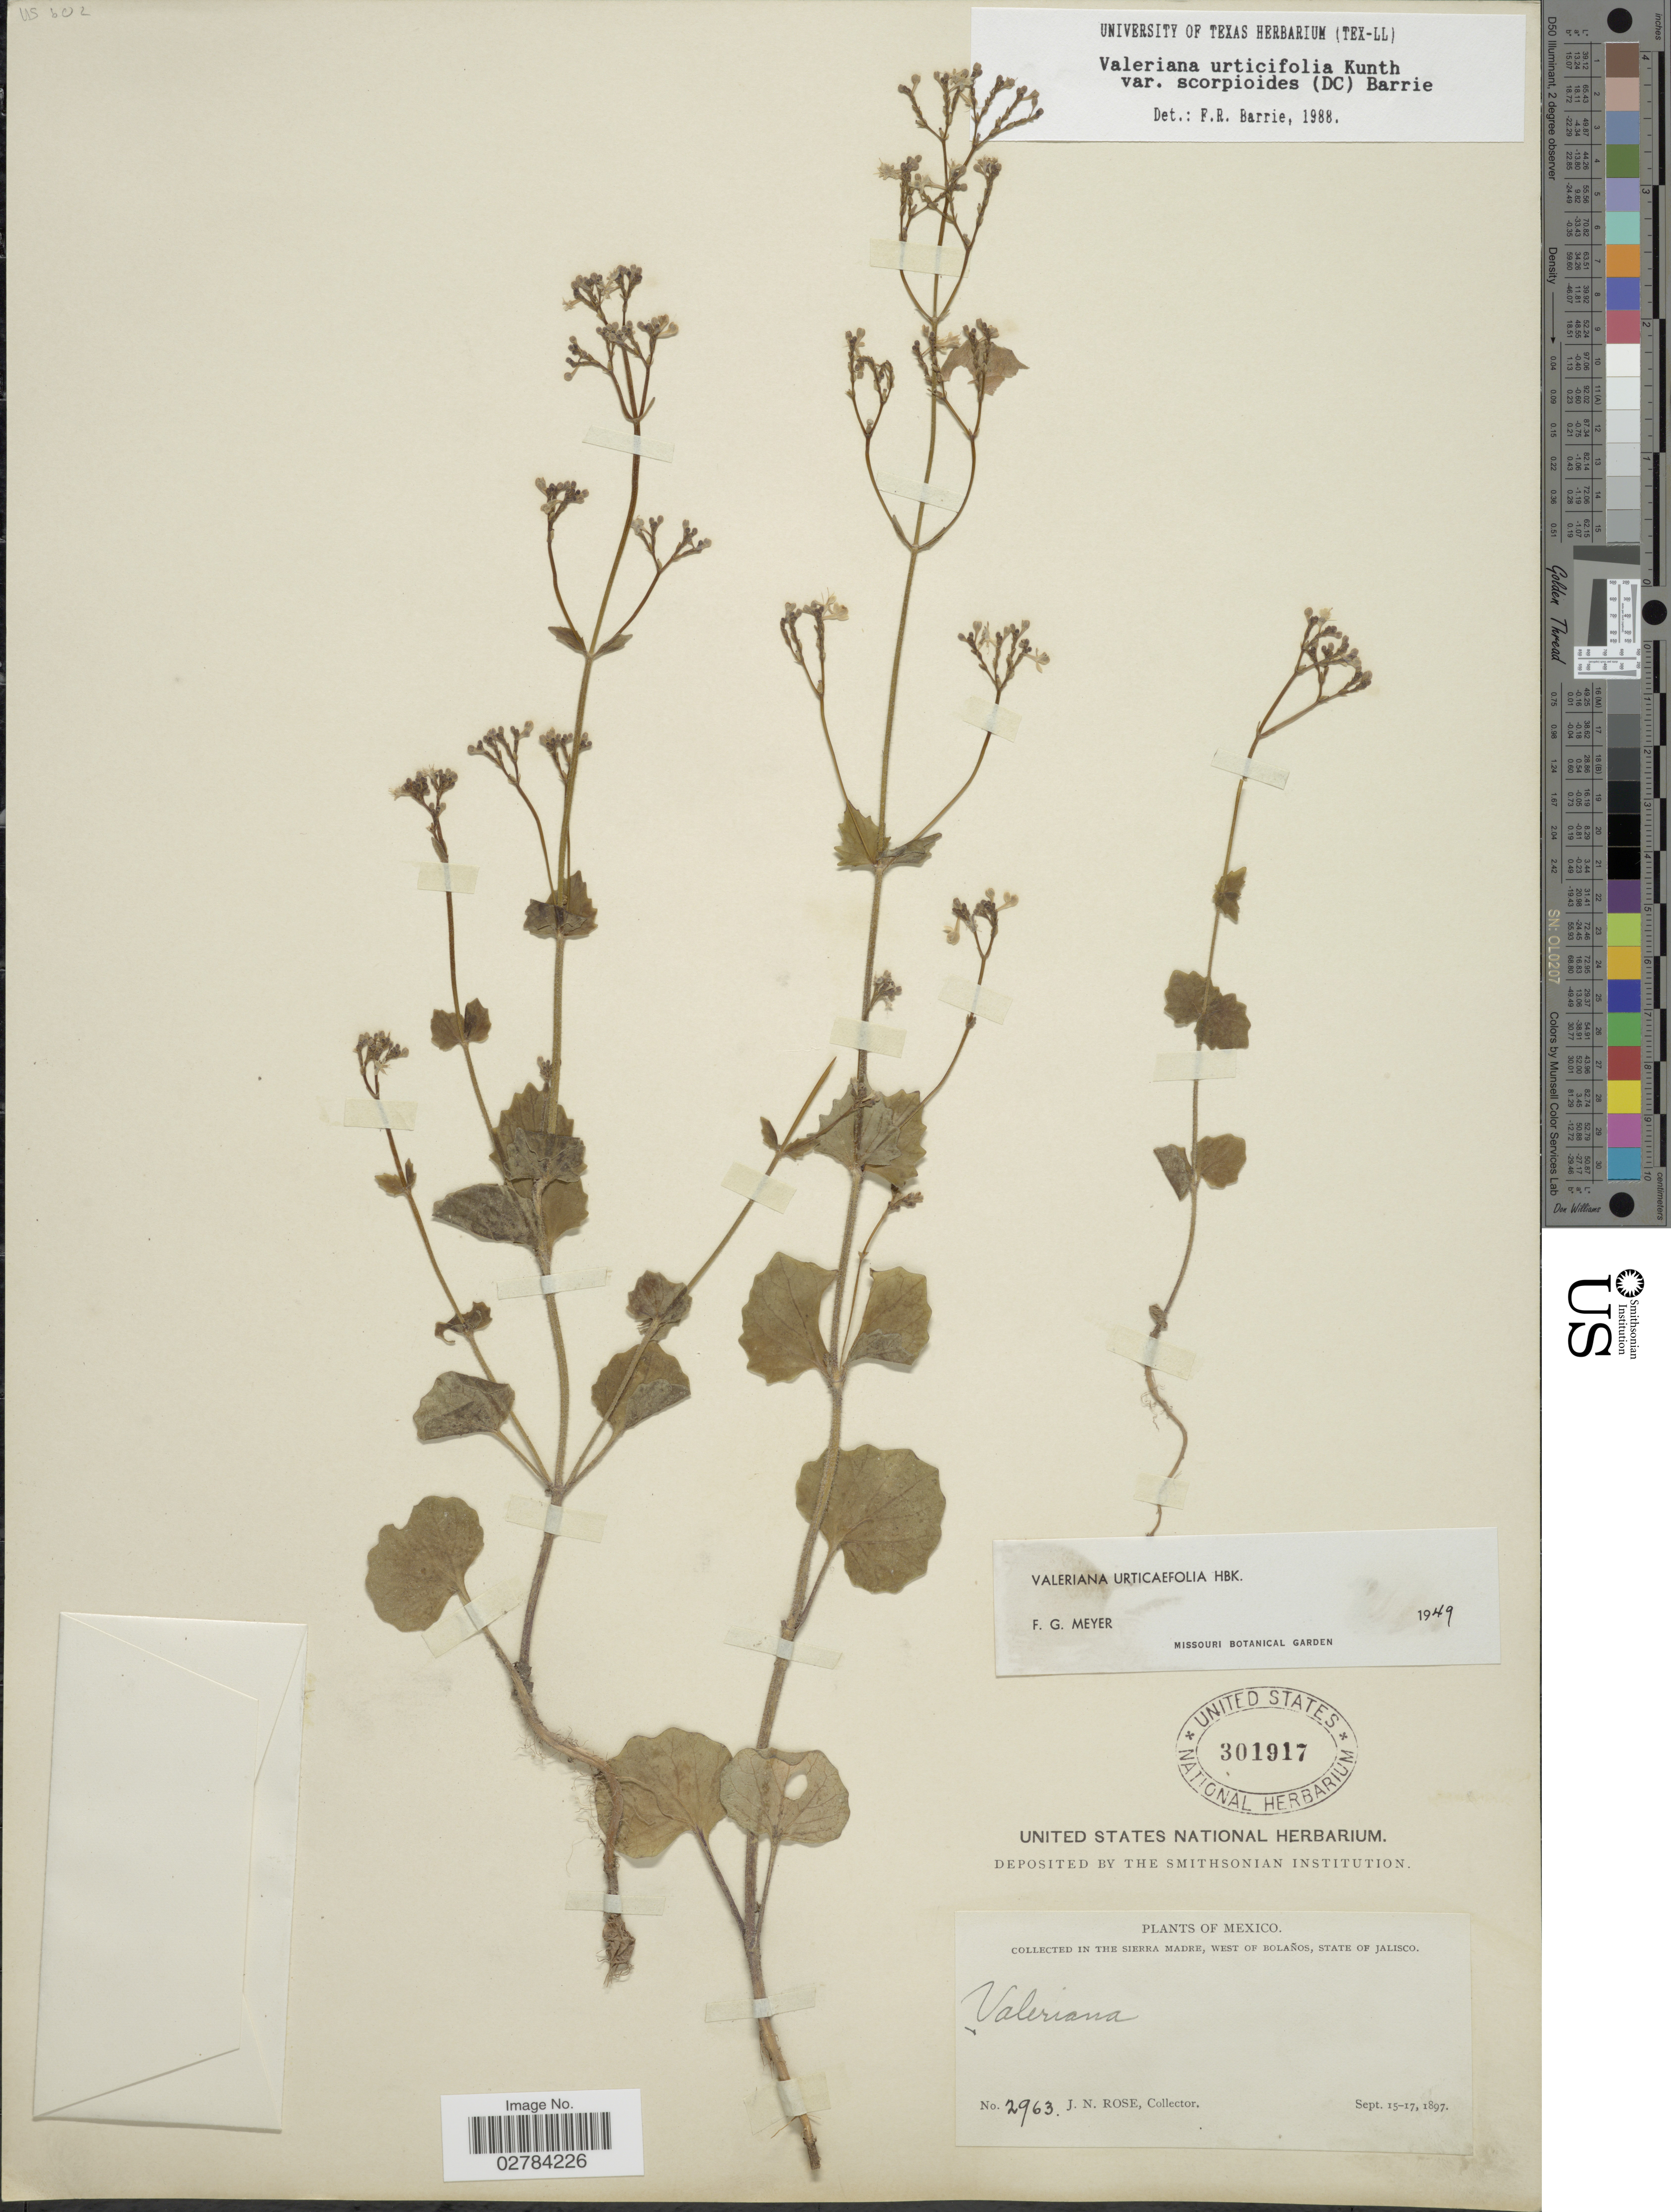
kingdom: Plantae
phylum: Tracheophyta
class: Magnoliopsida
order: Dipsacales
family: Caprifoliaceae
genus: Valeriana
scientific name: Valeriana urticifolia var. scorpioides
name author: (DC.) Barrie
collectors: J. N. Rose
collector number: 2963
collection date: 1897-09-15/1897-09-17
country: Mexico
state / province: Jalisco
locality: Sierra Madre, West of Bolaños.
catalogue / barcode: US 301917